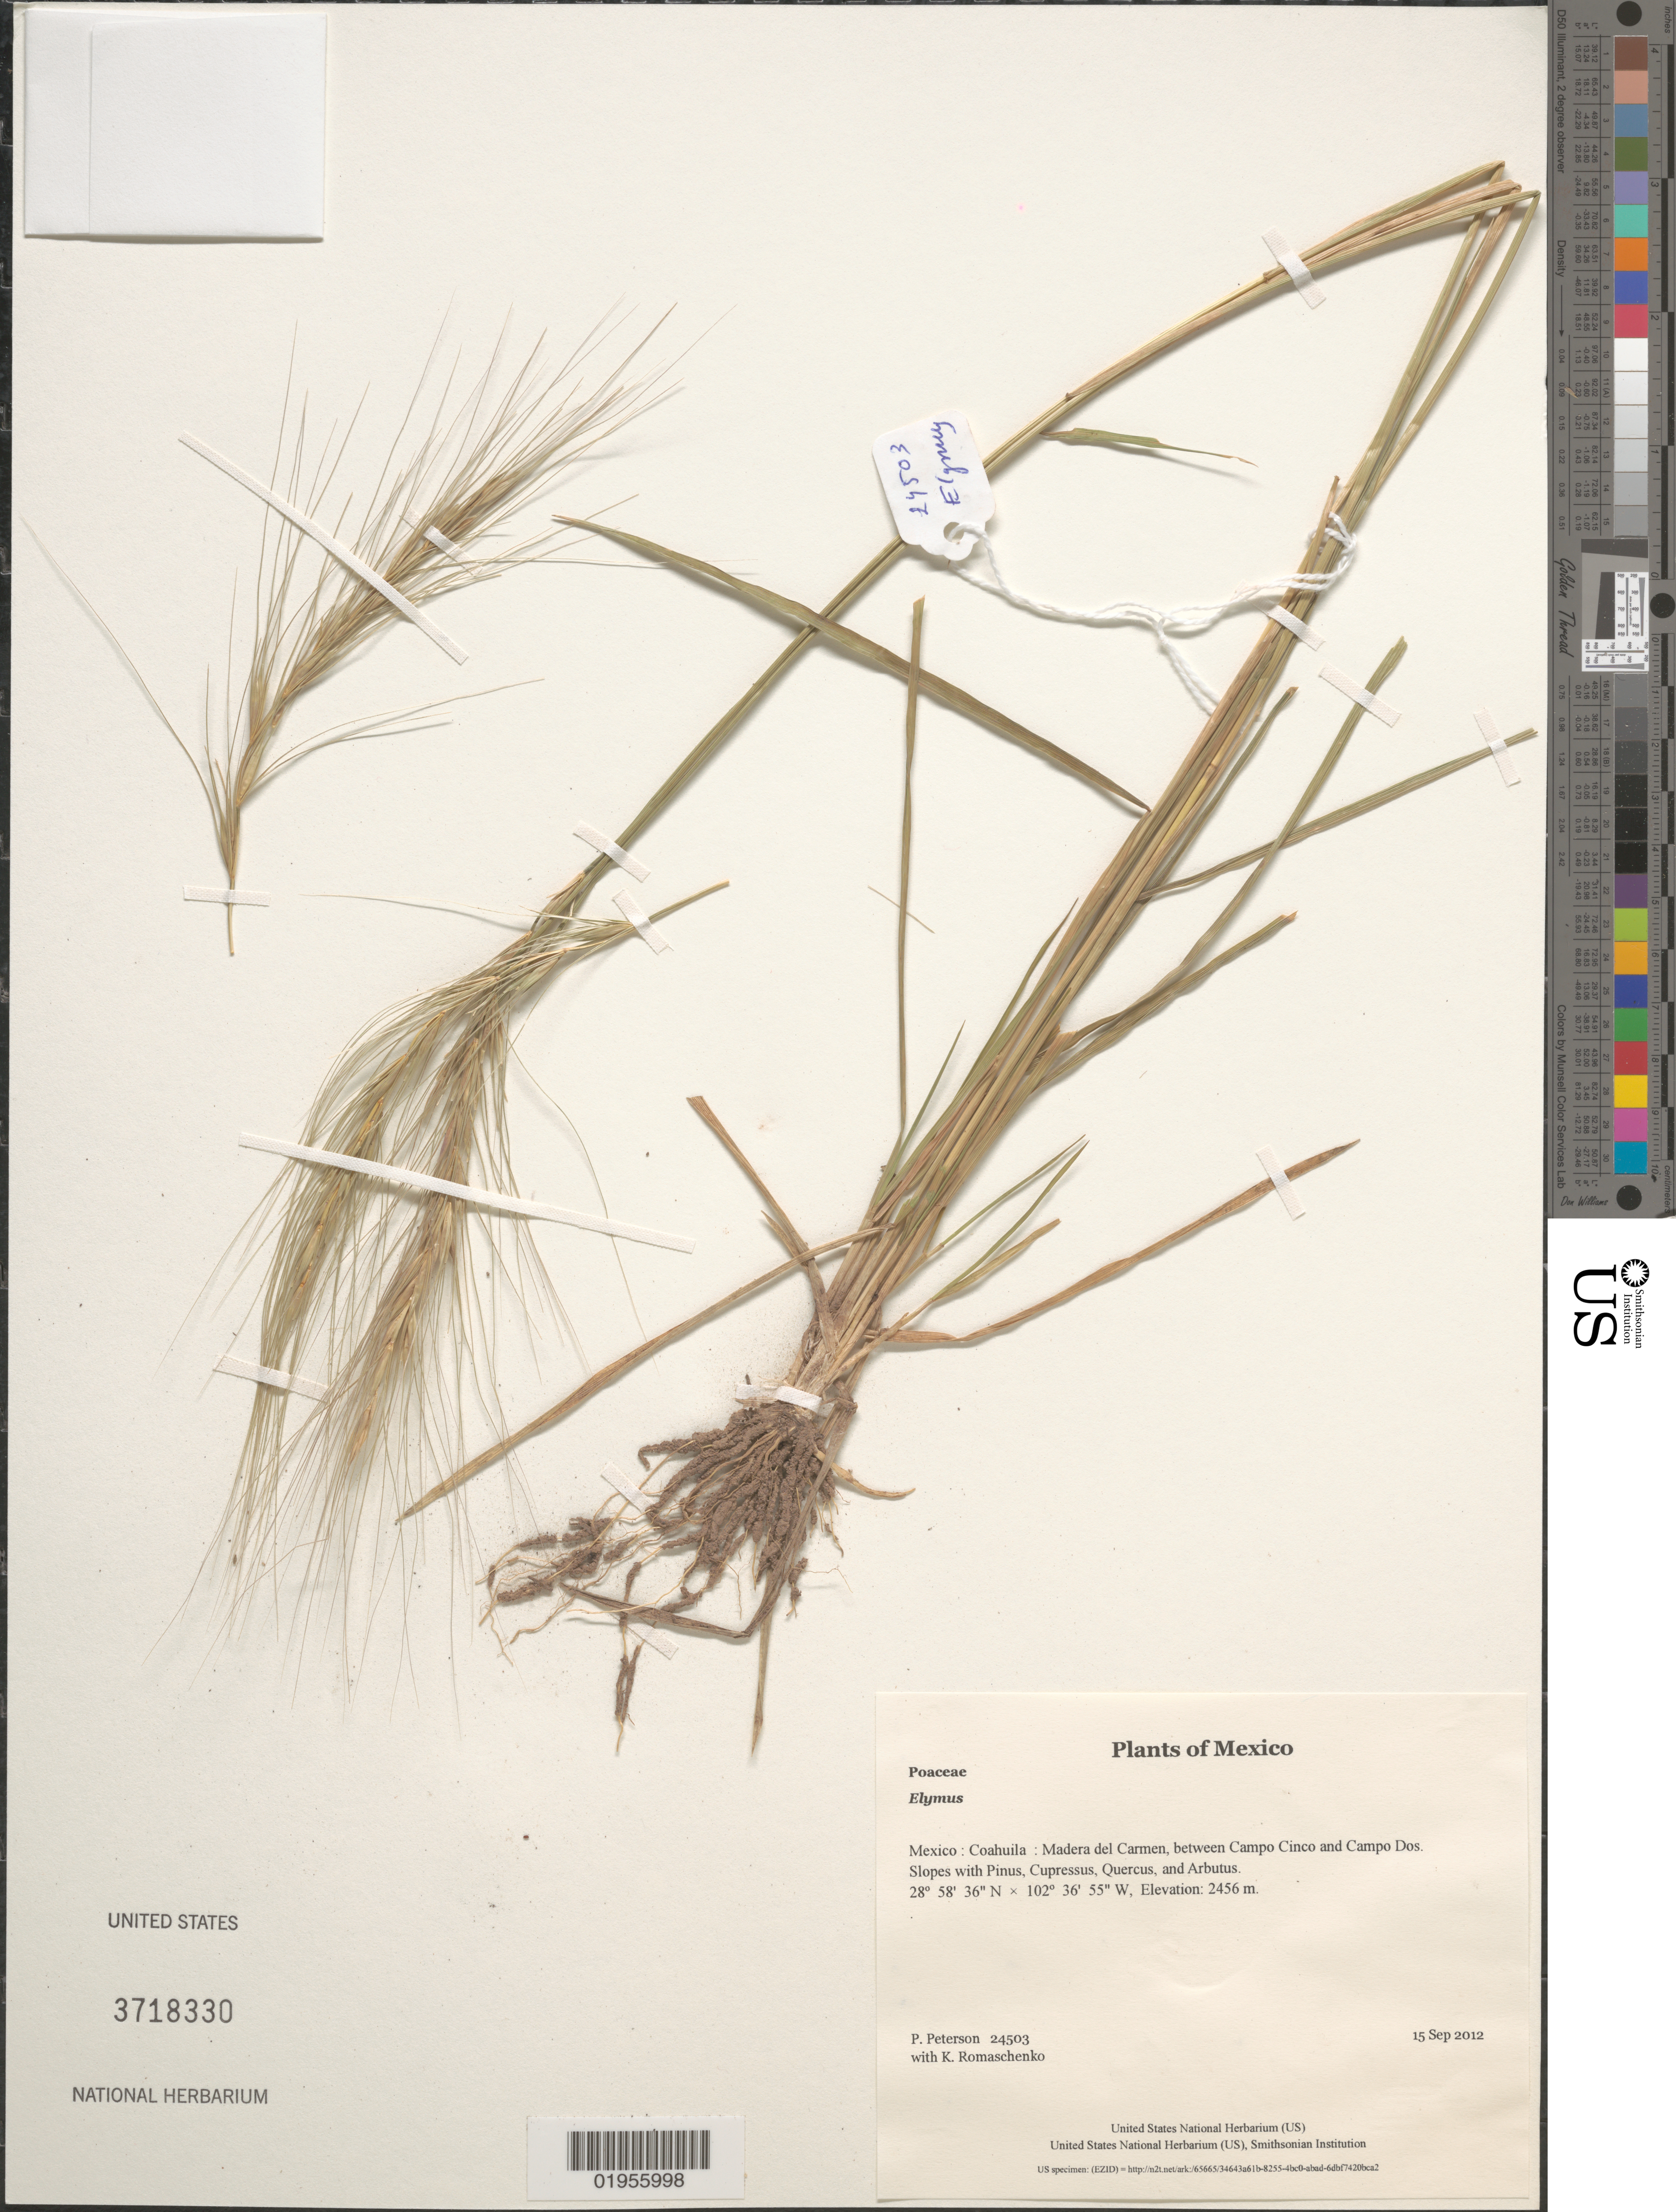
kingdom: Plantae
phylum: Tracheophyta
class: Liliopsida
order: Poales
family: Poaceae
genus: Elymus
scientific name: Elymus sp.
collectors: P. M. Peterson & K. Romaschenko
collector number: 24503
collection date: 2012-09-15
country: Mexico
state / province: Coahuila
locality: Madera del Carmen, between Campo Cinco and Campo Dos.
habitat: Slopes with Pinus, Cupressus, Quercus, and Arbutus.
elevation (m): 2456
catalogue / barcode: US 3718330